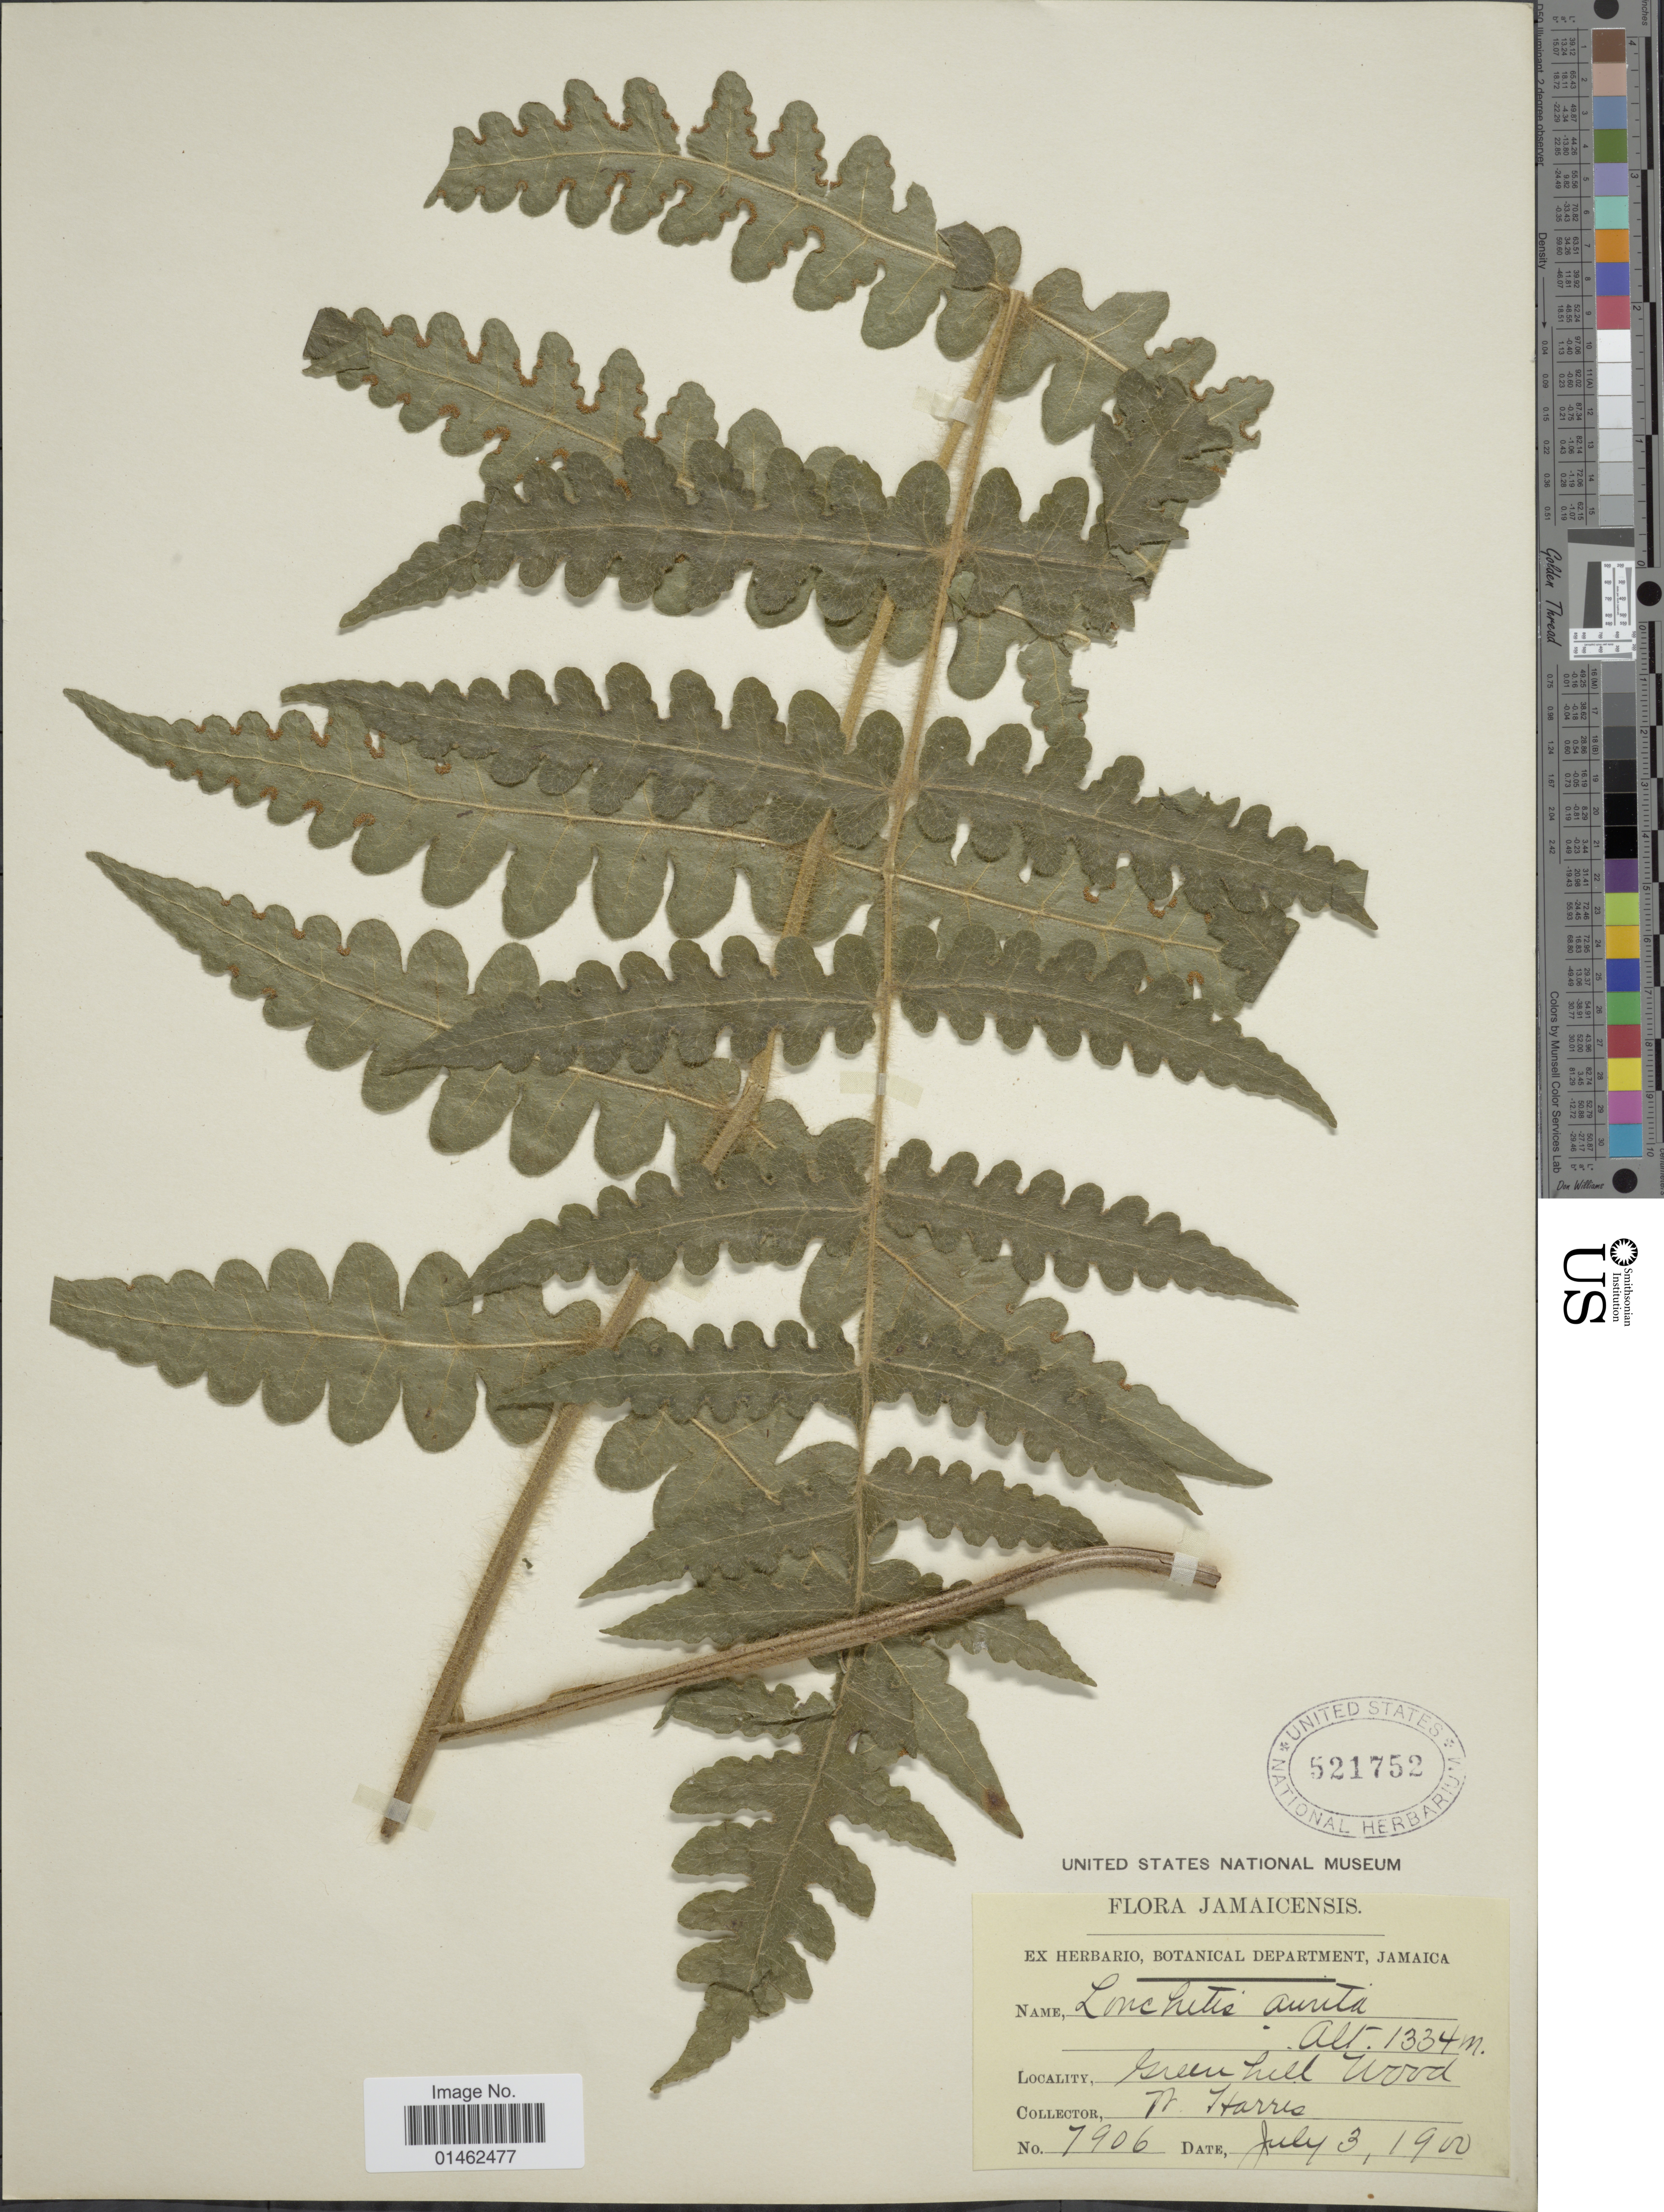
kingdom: Plantae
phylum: Tracheophyta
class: Polypodiopsida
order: Polypodiales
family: Dennstaedtiaceae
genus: Blotiella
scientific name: Blotiella lindeniana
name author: (Hook.) R.M. Tryon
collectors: N. Harris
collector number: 7906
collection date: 1900-07-03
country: Jamaica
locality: Greenhill Wood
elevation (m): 1334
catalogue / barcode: US 521752